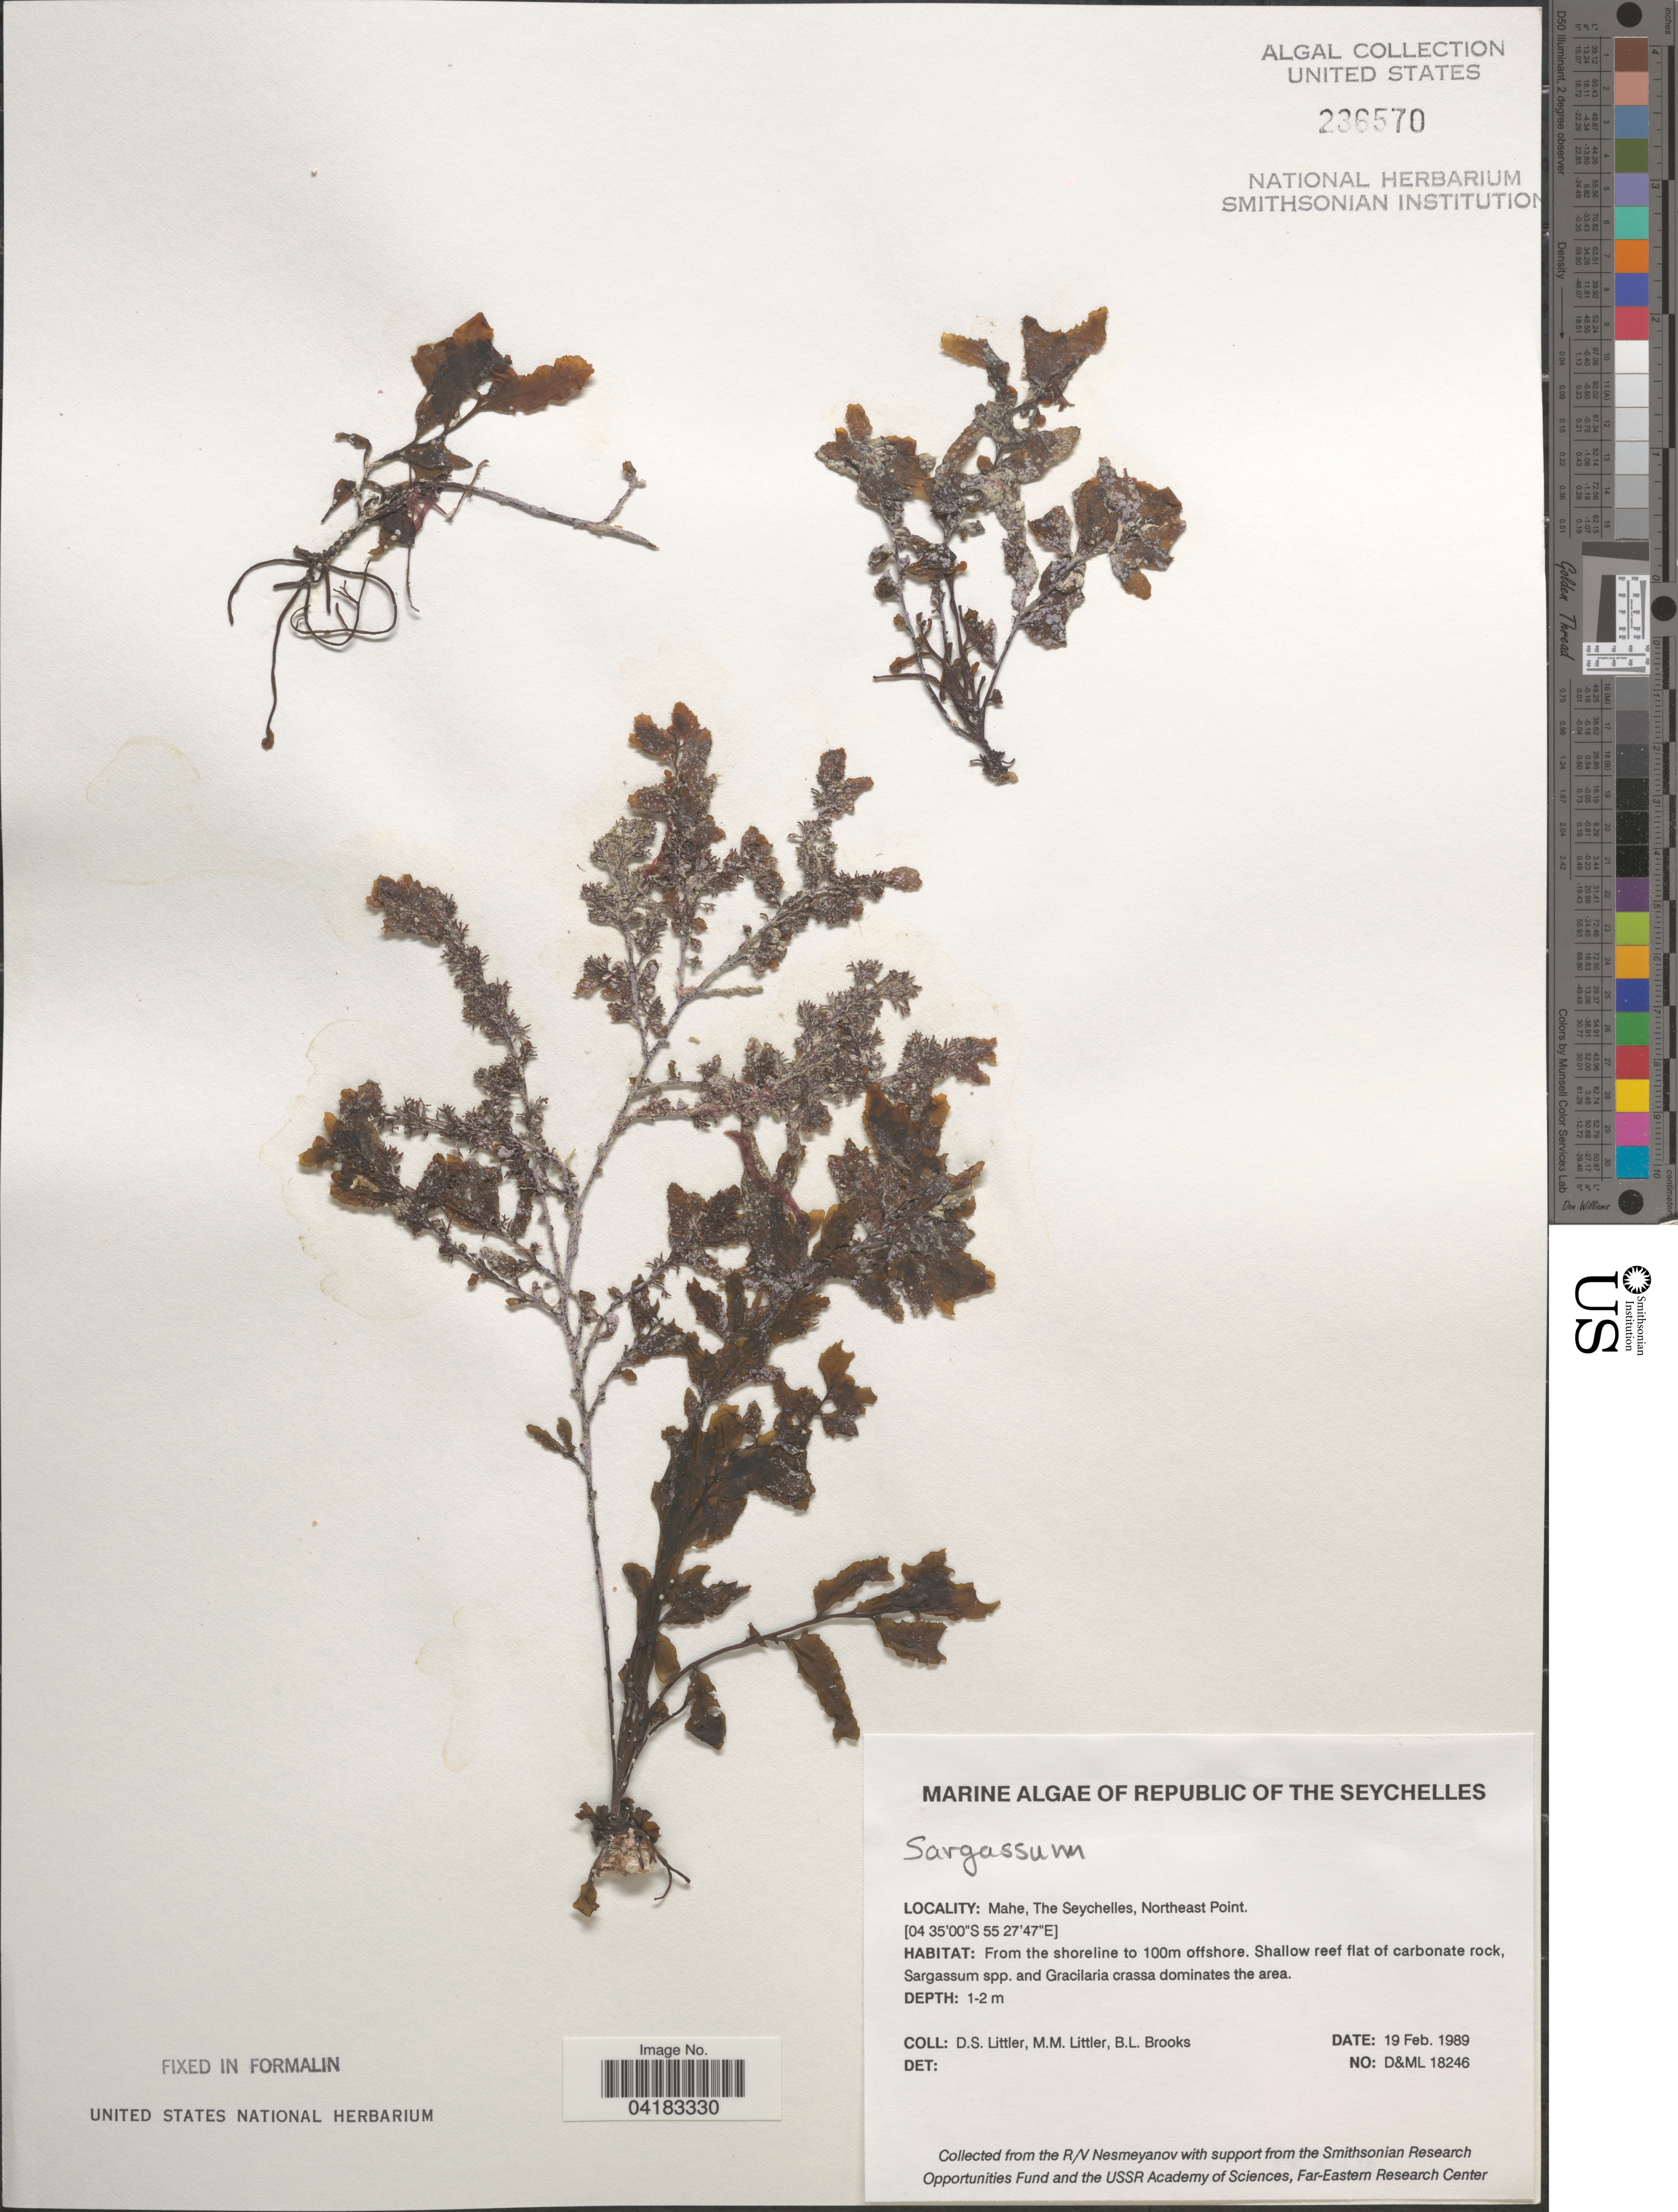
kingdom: Chromista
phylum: Ochrophyta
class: Phaeophyceae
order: Fucales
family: Sargassaceae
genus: Sargassum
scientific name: Sargassum sp.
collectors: D. S. Littler & B. Brooks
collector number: D&ML18246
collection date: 1989-02-19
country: Seychelles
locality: The Seychelles. Mahe, The Seychelles, Northeast Point. From the shoreline to 100m offshore.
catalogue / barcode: US 236570